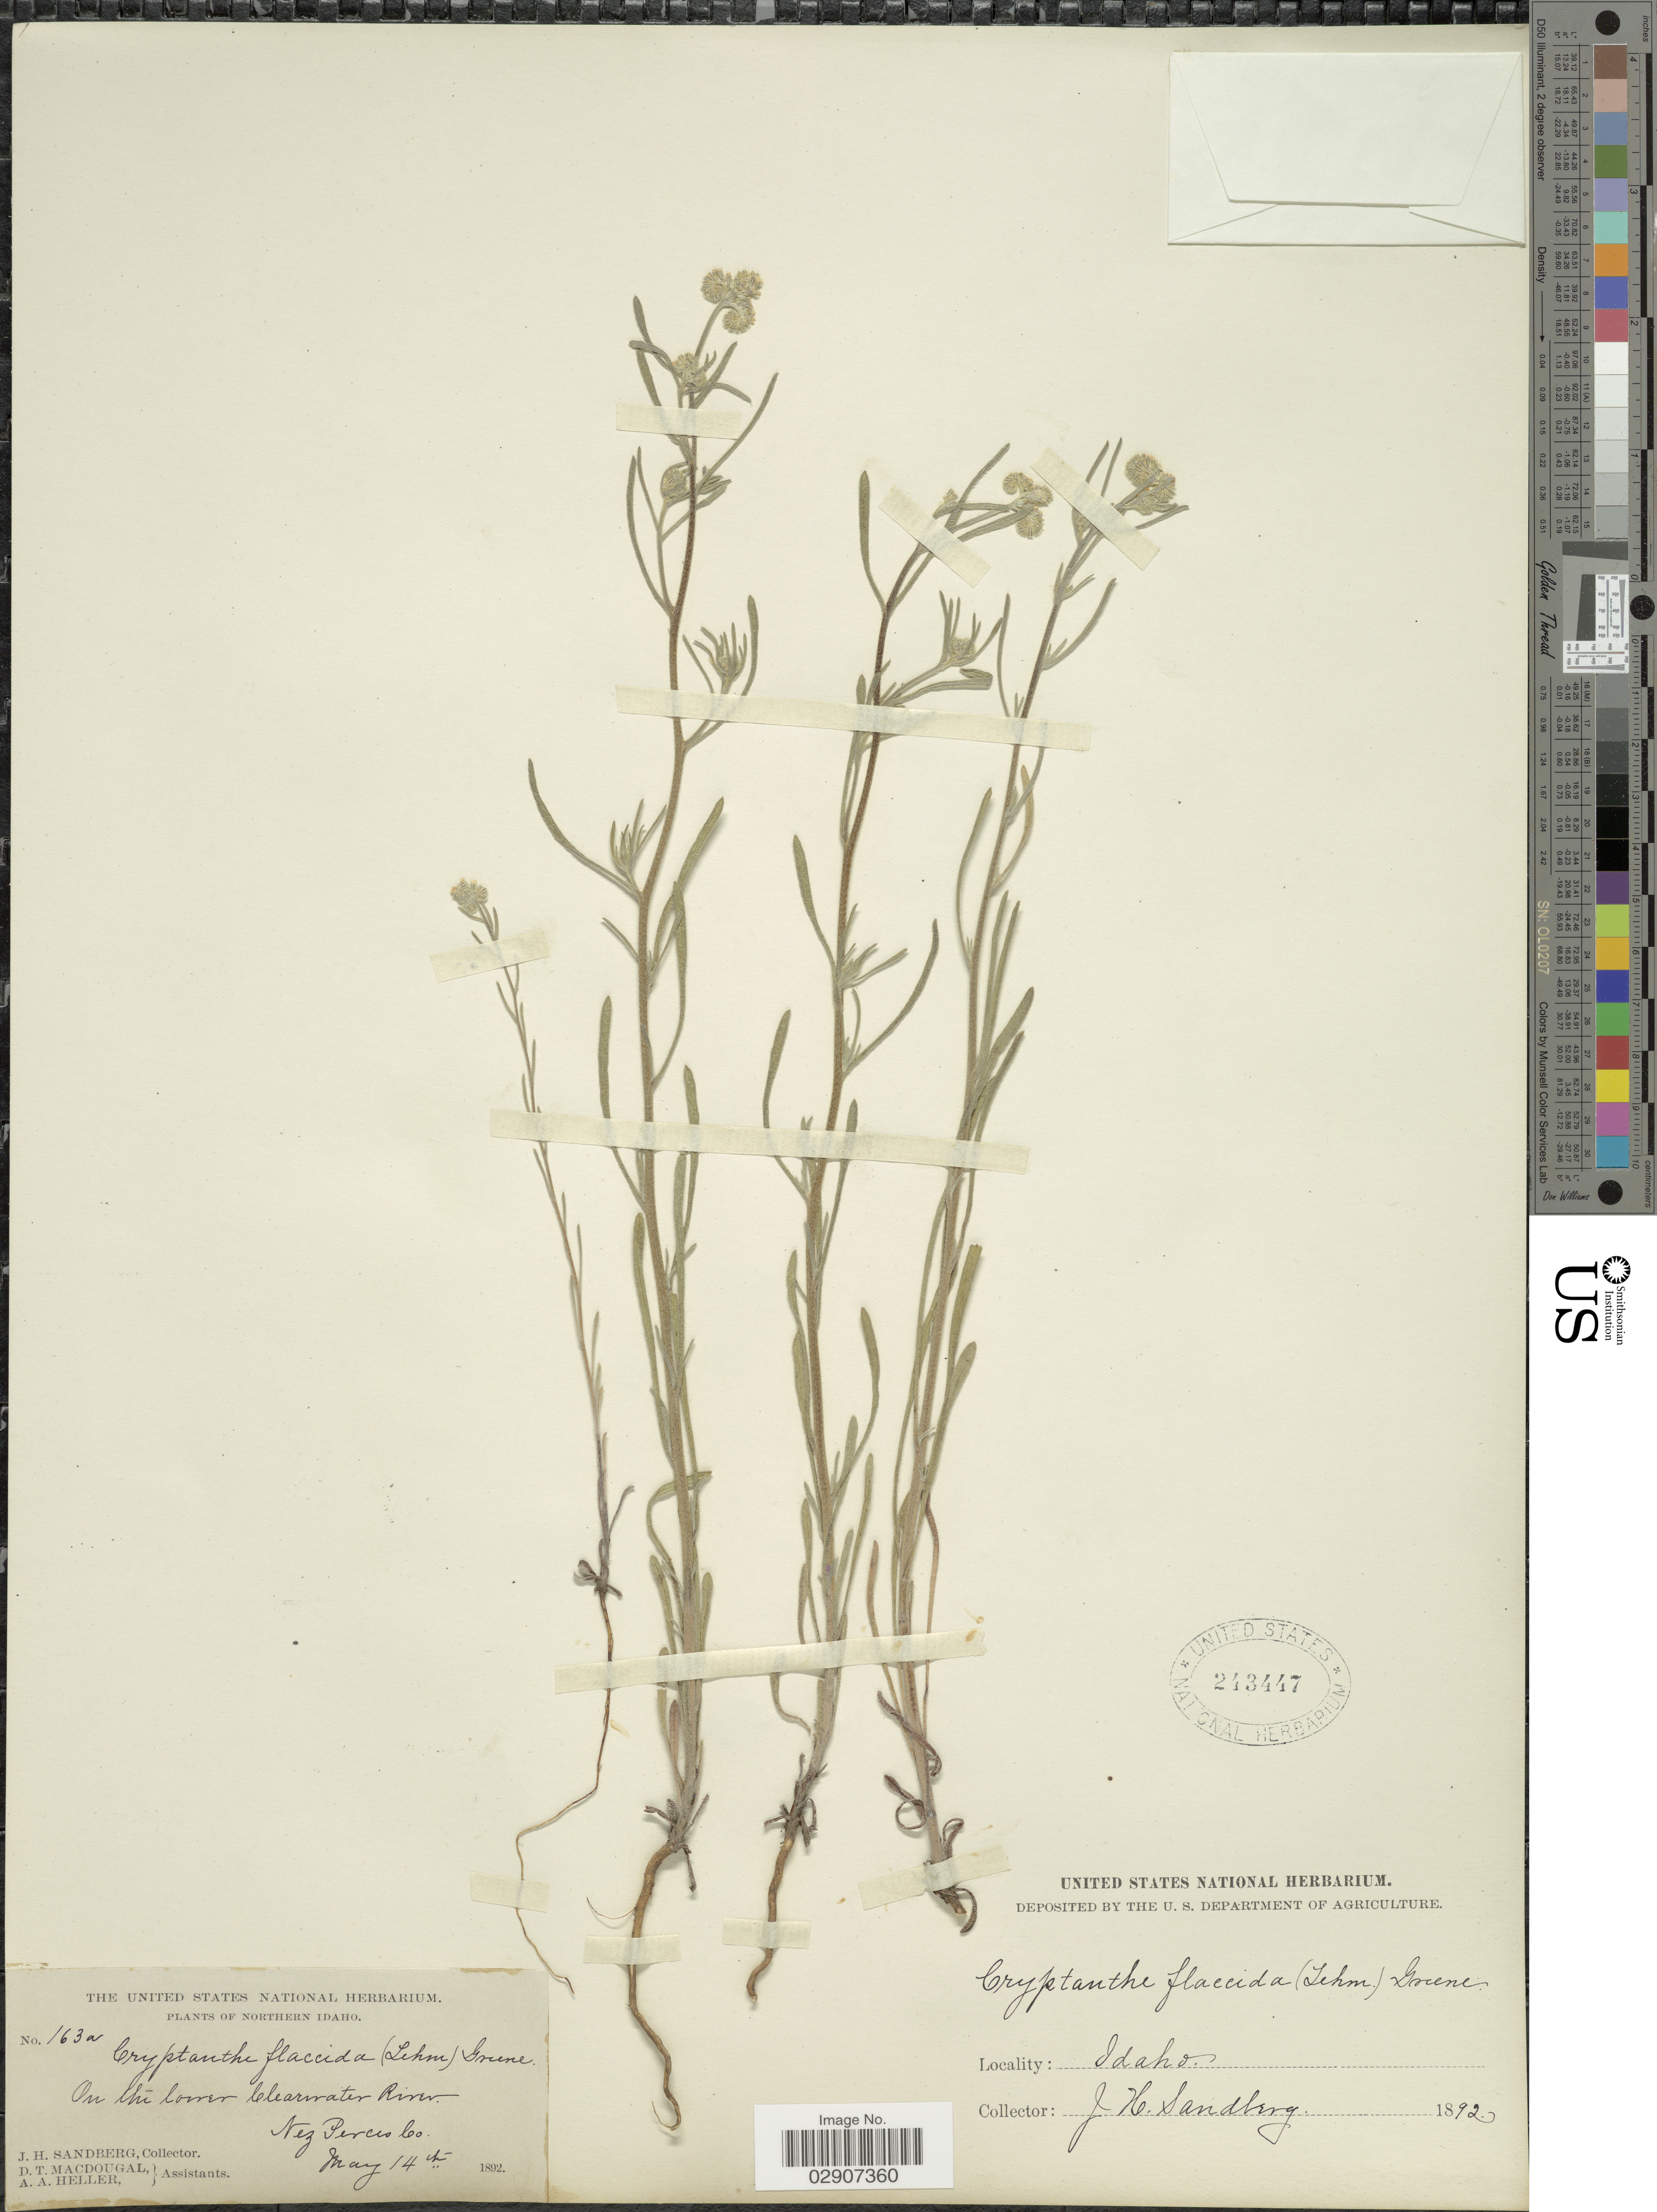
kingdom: Plantae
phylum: Tracheophyta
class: Magnoliopsida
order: Boraginales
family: Boraginaceae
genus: Cryptantha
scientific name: Cryptantha flaccida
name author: (Douglas ex Lehm.) Greene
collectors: J. H. Sandberg, D. T. MacDougal & A. A. Heller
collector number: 163a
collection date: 1892-05-14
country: United States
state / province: Idaho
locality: Northern Idaho, On the Corner Clearwater River, Nez Perces Co.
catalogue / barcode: US 243447